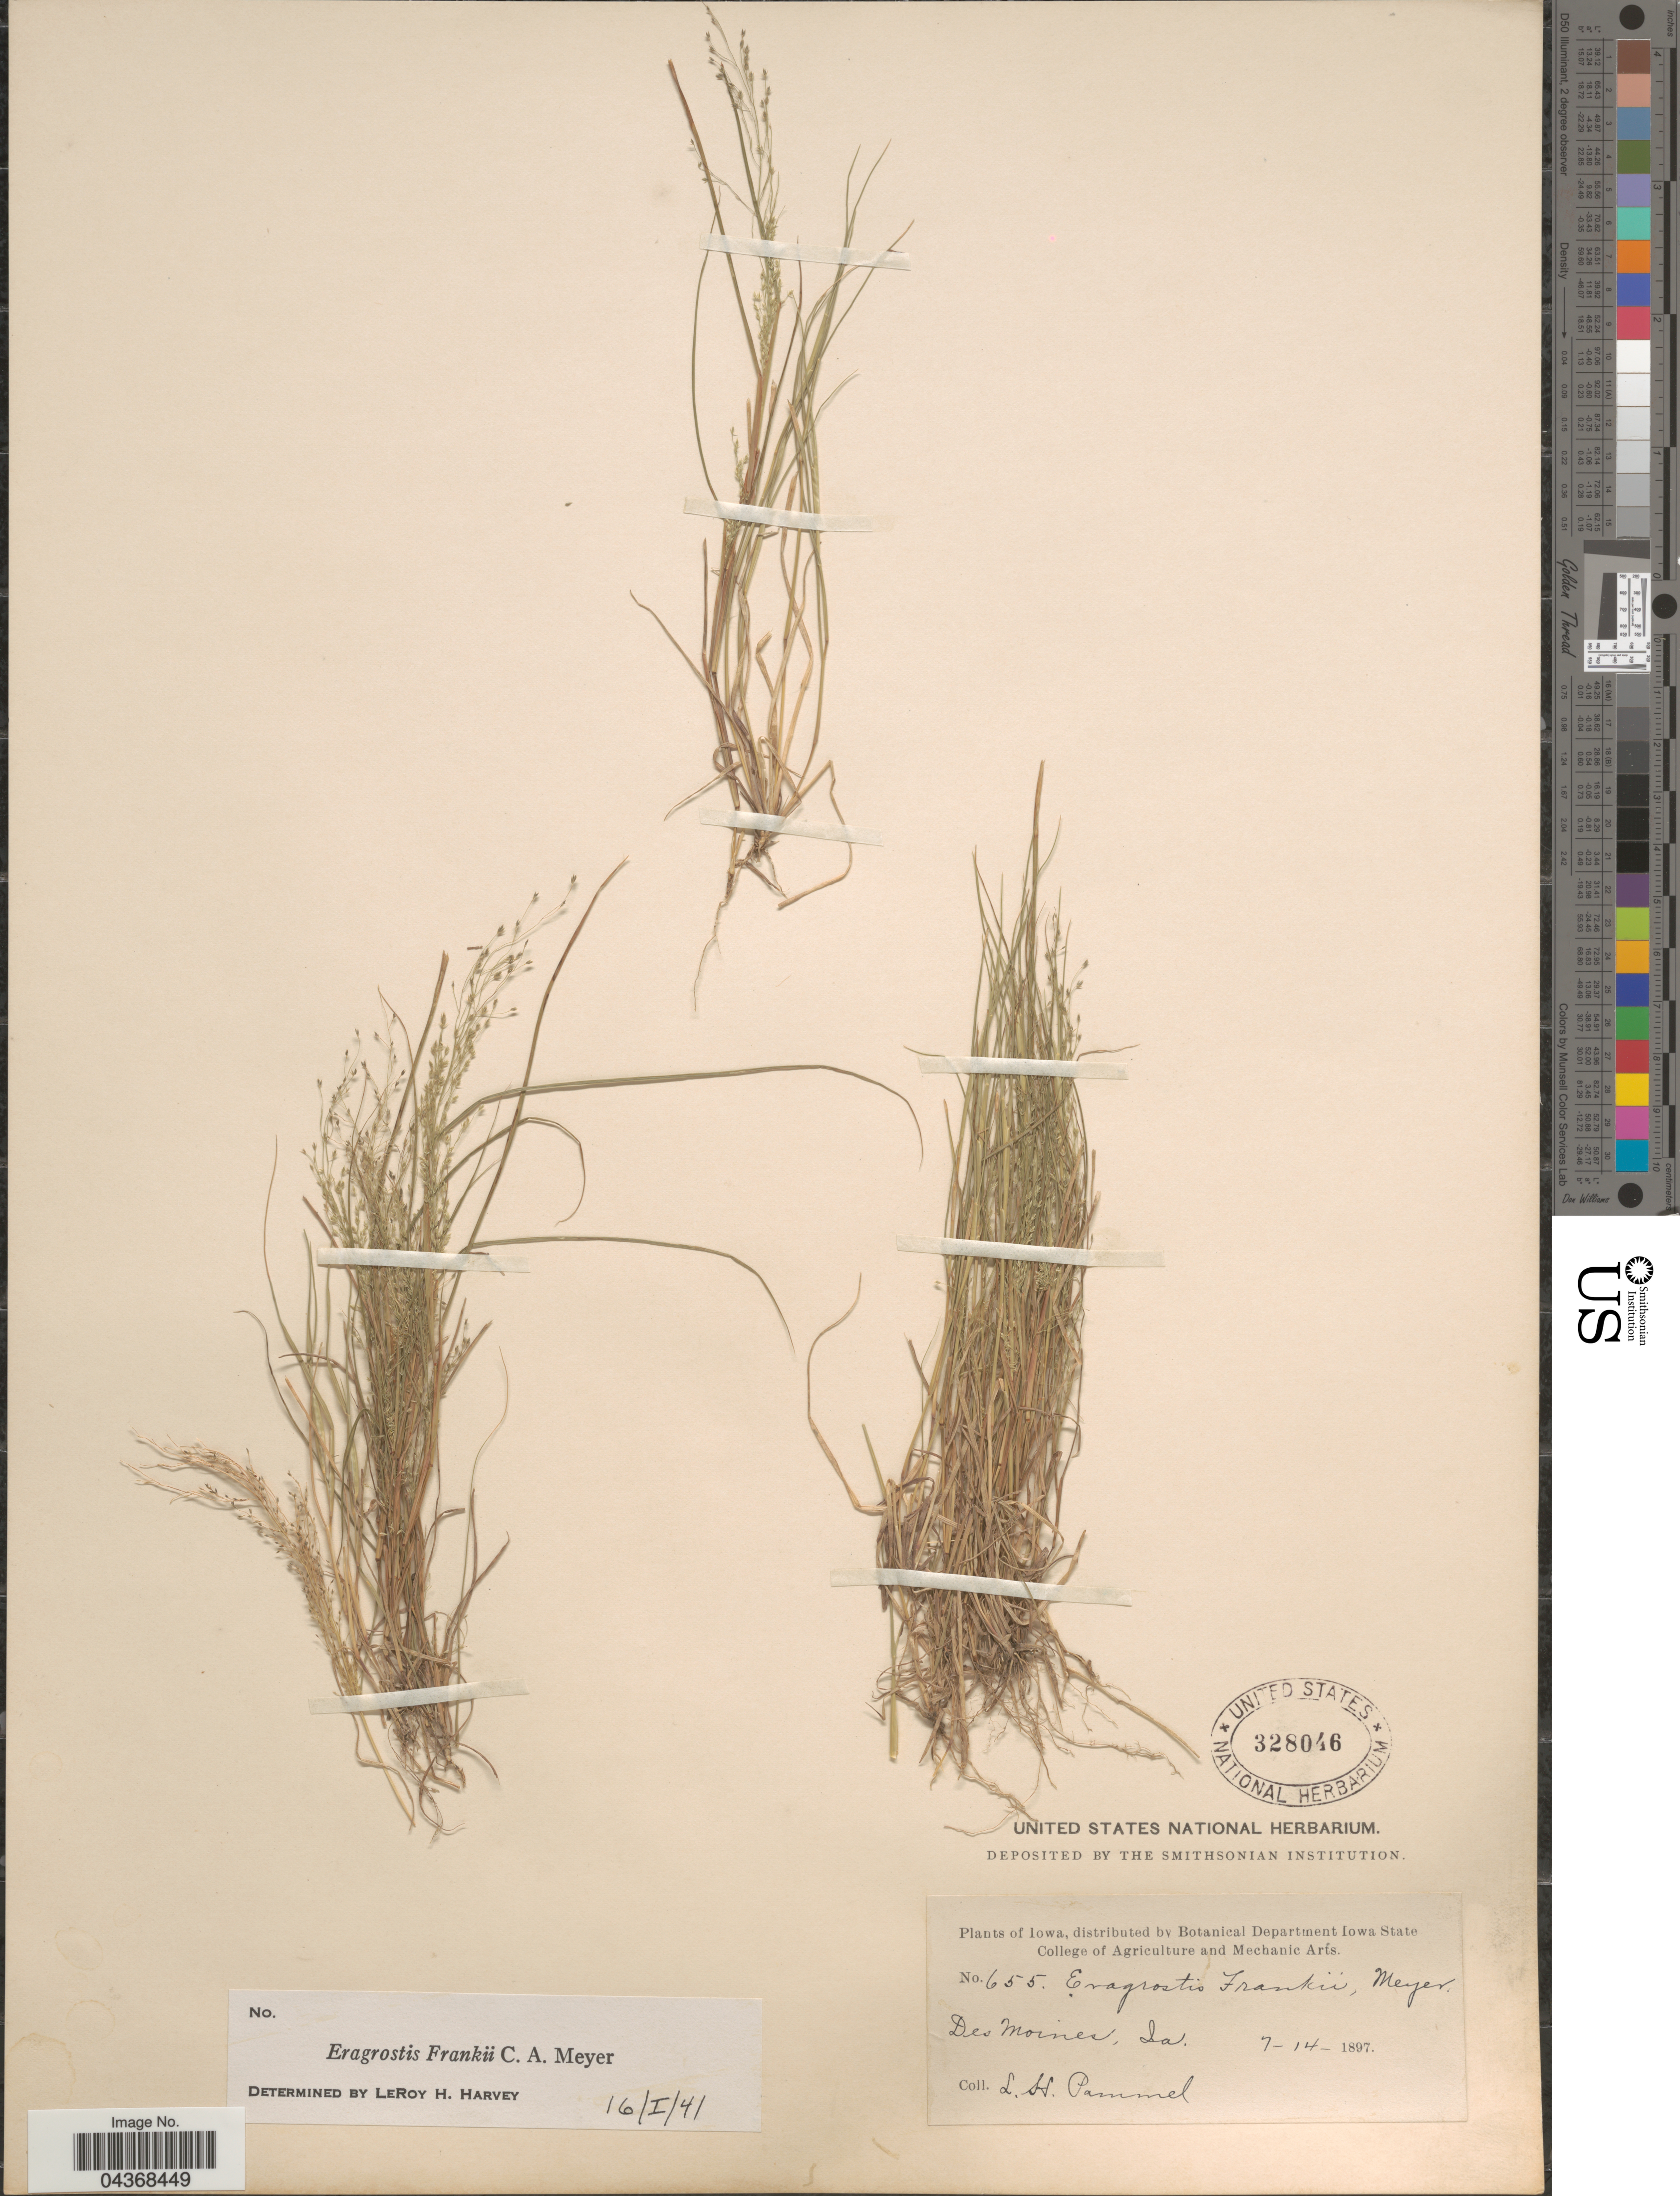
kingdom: Plantae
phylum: Tracheophyta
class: Liliopsida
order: Poales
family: Poaceae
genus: Eragrostis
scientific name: Eragrostis frankii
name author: C.A. Mey. ex Steud.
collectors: L. Pammel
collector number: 655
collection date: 1897-07-14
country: United States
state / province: Iowa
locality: Des Moines.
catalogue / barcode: US 328046